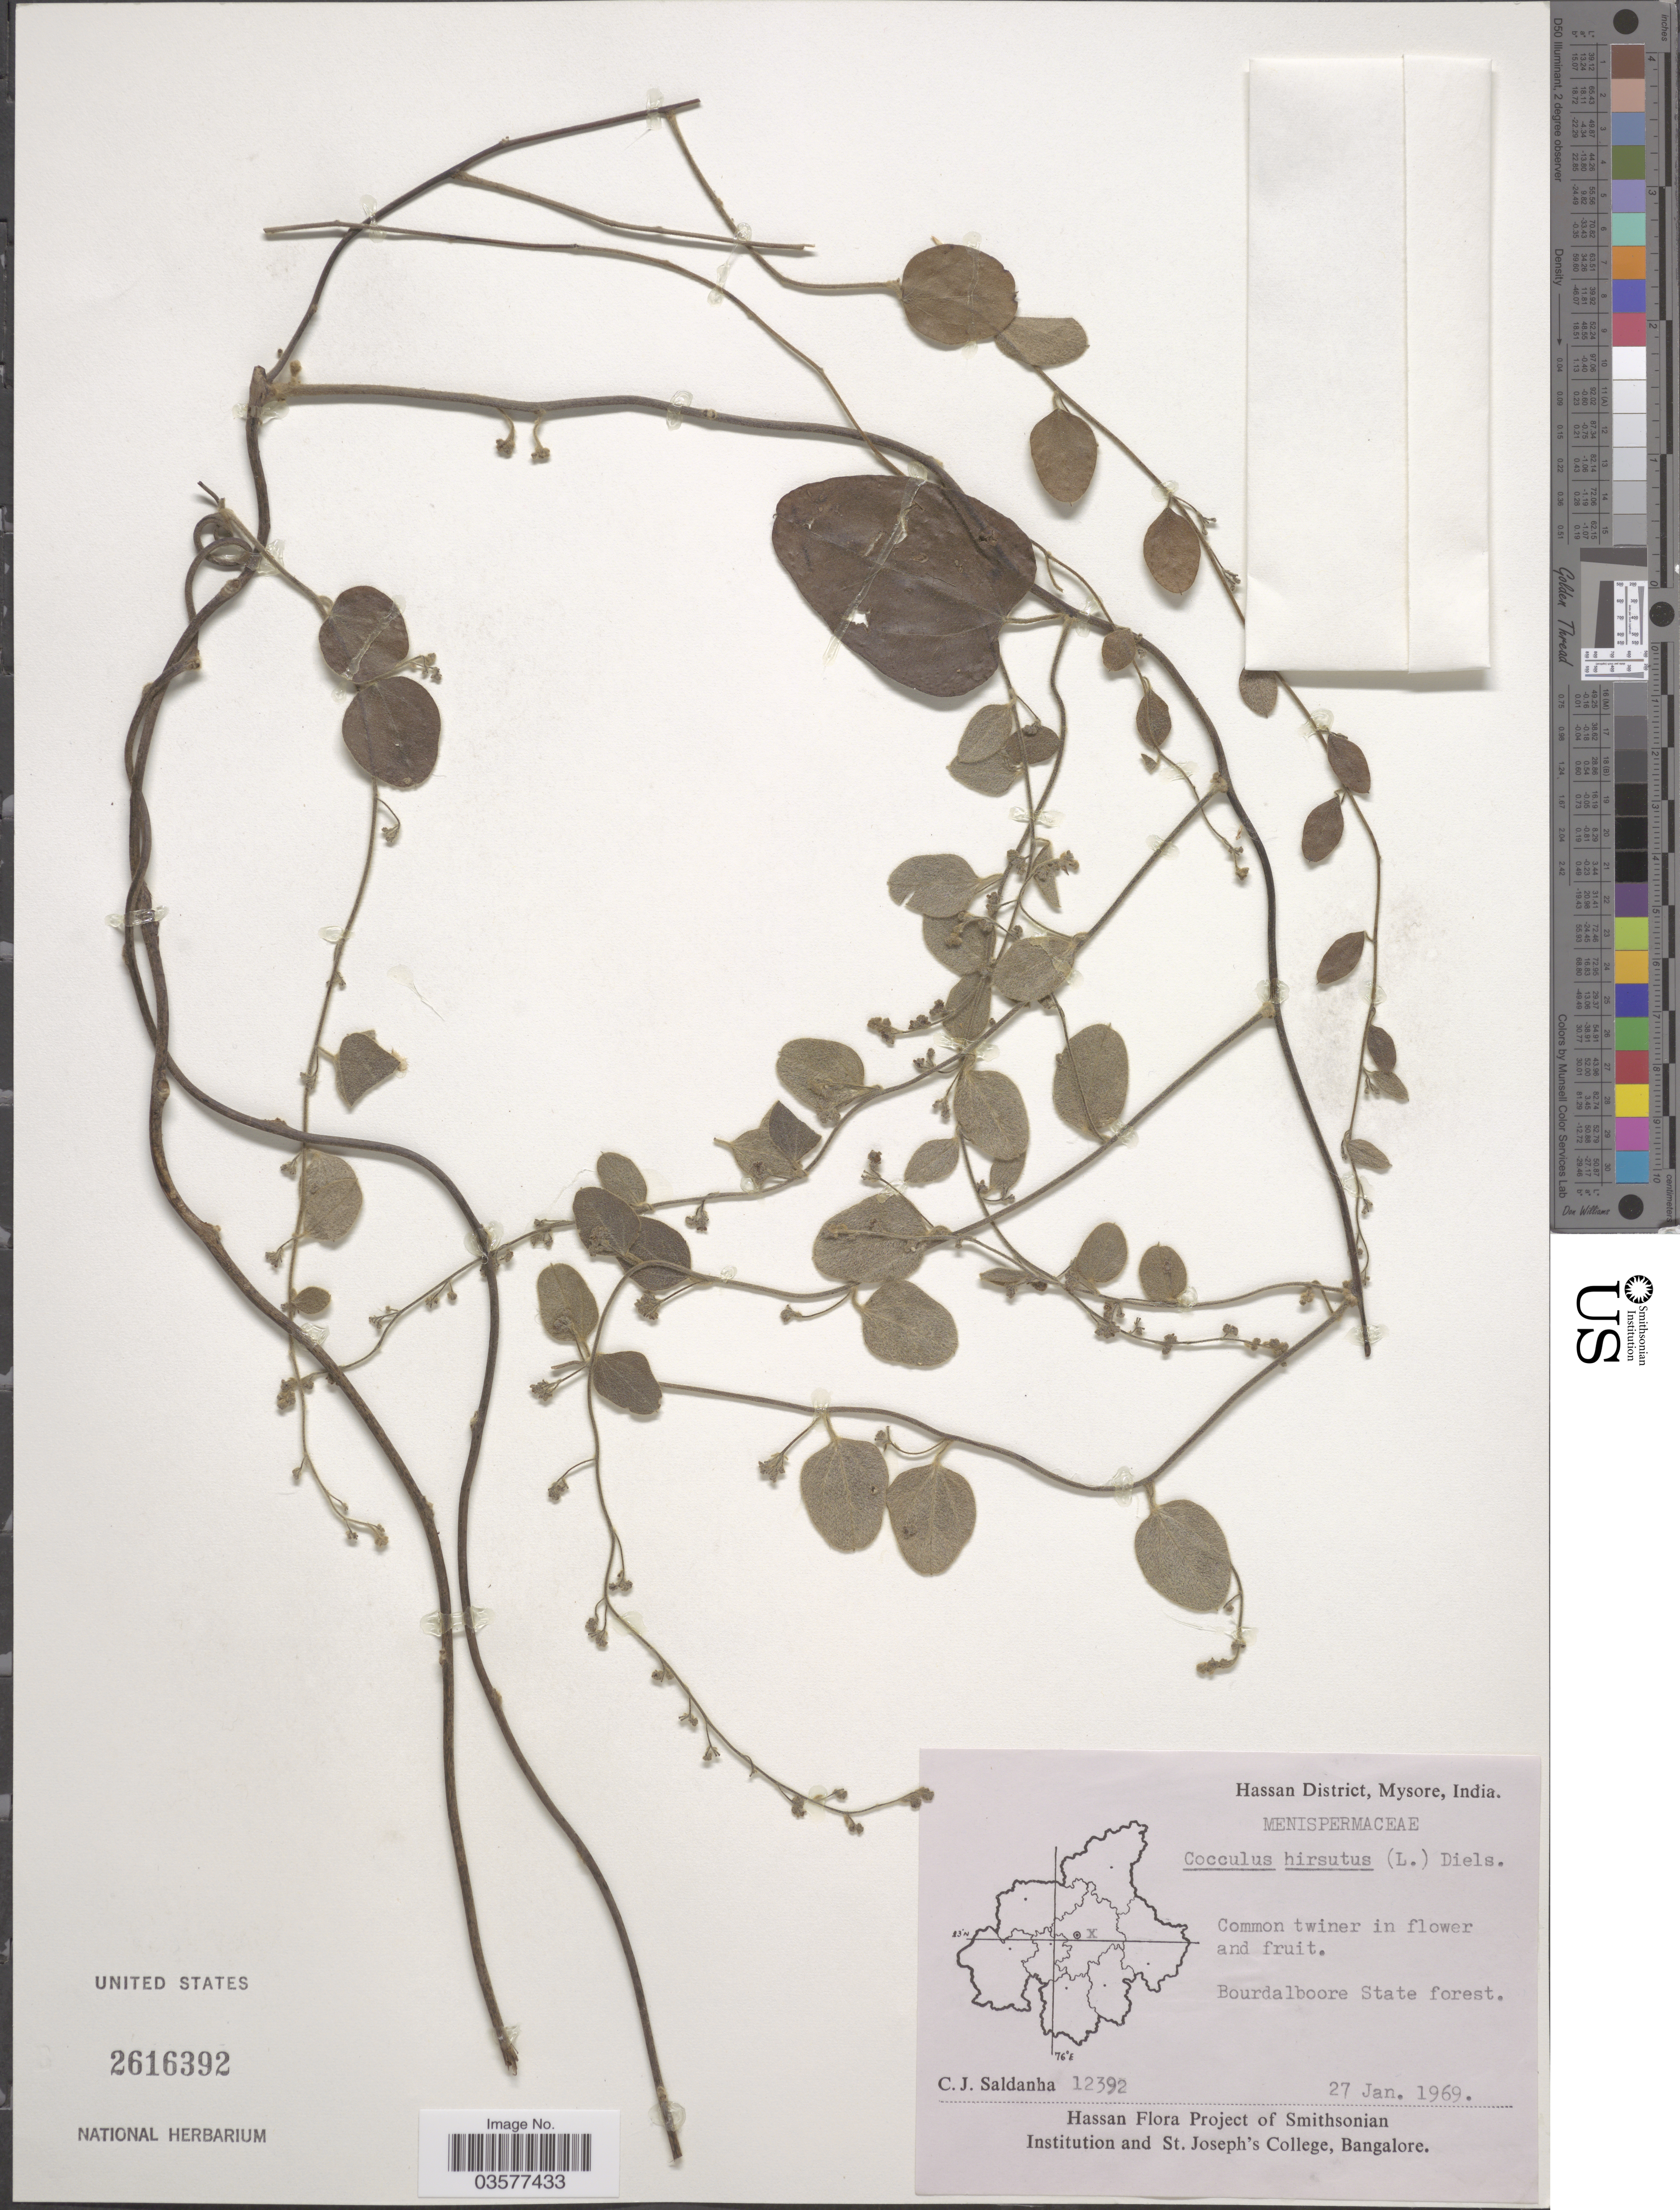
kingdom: Plantae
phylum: Tracheophyta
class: Magnoliopsida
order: Ranunculales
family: Menispermaceae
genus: Cocculus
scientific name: Cocculus hirsutus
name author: (L.) Diels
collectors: C. J. Saldanha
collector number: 12392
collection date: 1969-01-27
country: India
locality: Hassan District, Mysore. Bourdalboore State forest.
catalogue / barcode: US 2616392